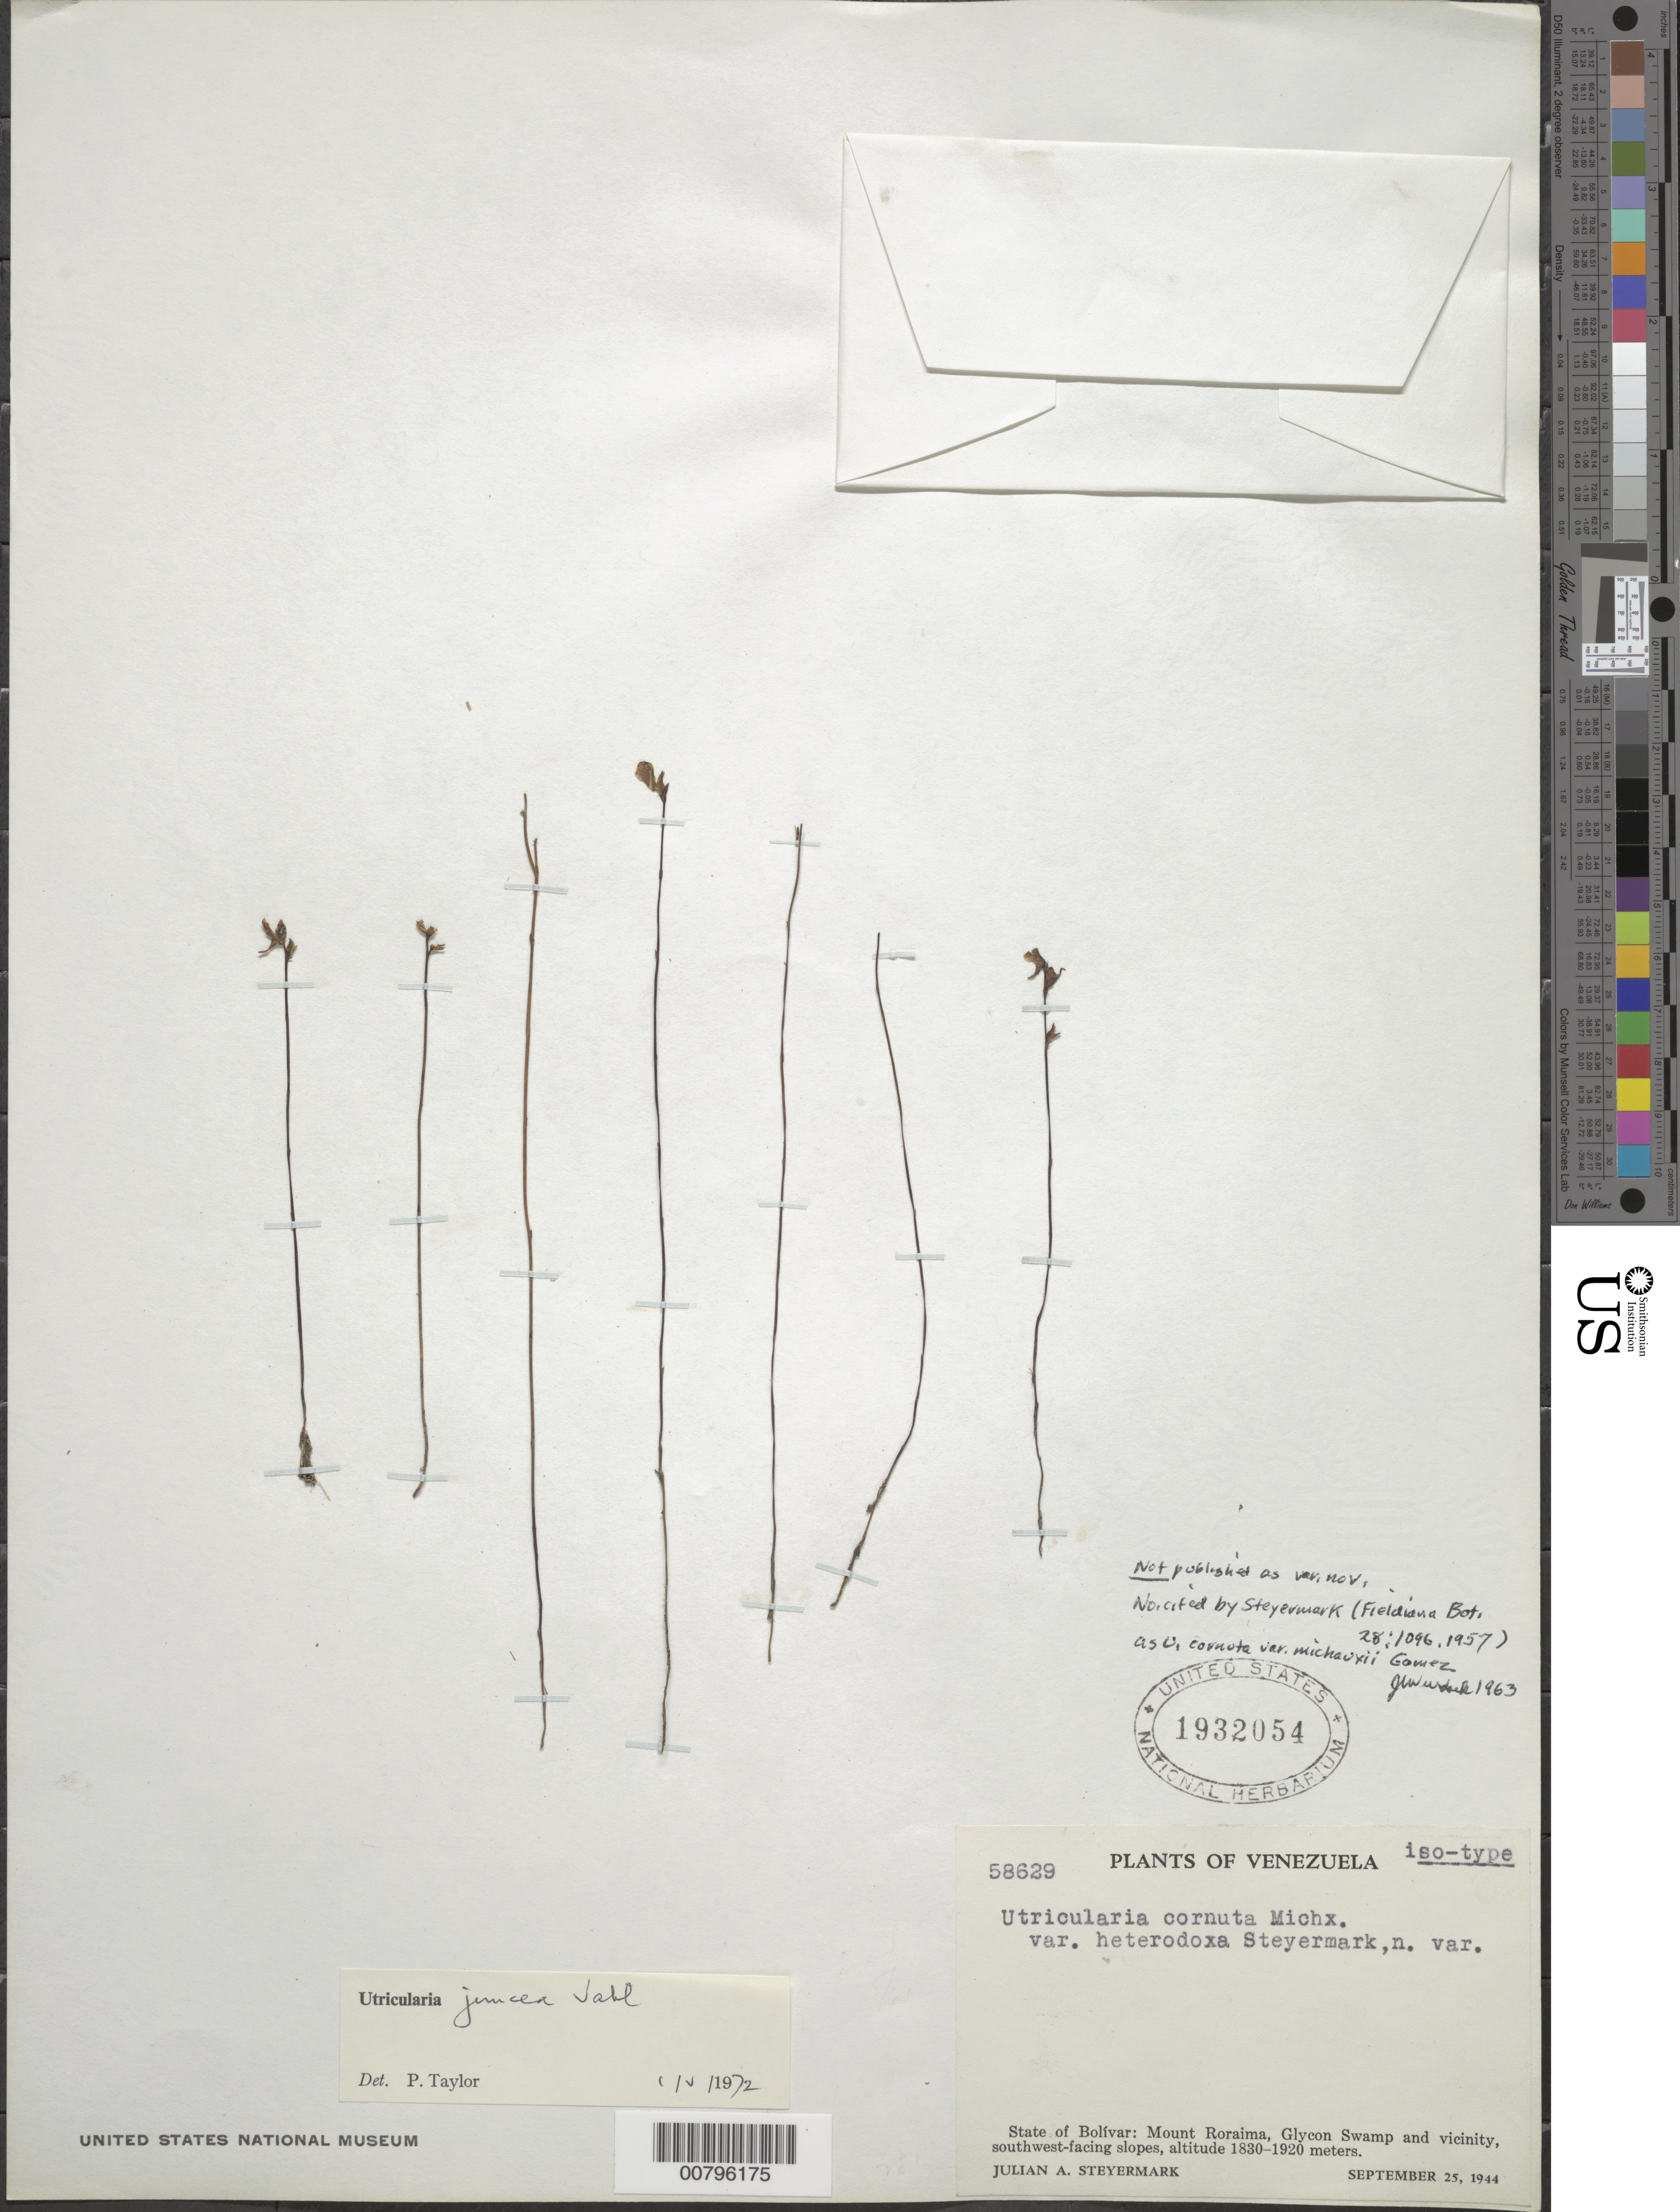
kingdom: Plantae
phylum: Tracheophyta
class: Magnoliopsida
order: Lamiales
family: Lentibulariaceae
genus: Utricularia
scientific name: Utricularia juncea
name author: Vahl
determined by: Taylor, P.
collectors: J. Steyermark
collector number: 58629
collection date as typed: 25-Sep-44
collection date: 1944-09-25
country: Venezuela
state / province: Bolívar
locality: Mt. Roraima, Glycon swamp and vic.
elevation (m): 1830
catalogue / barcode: US 1932054